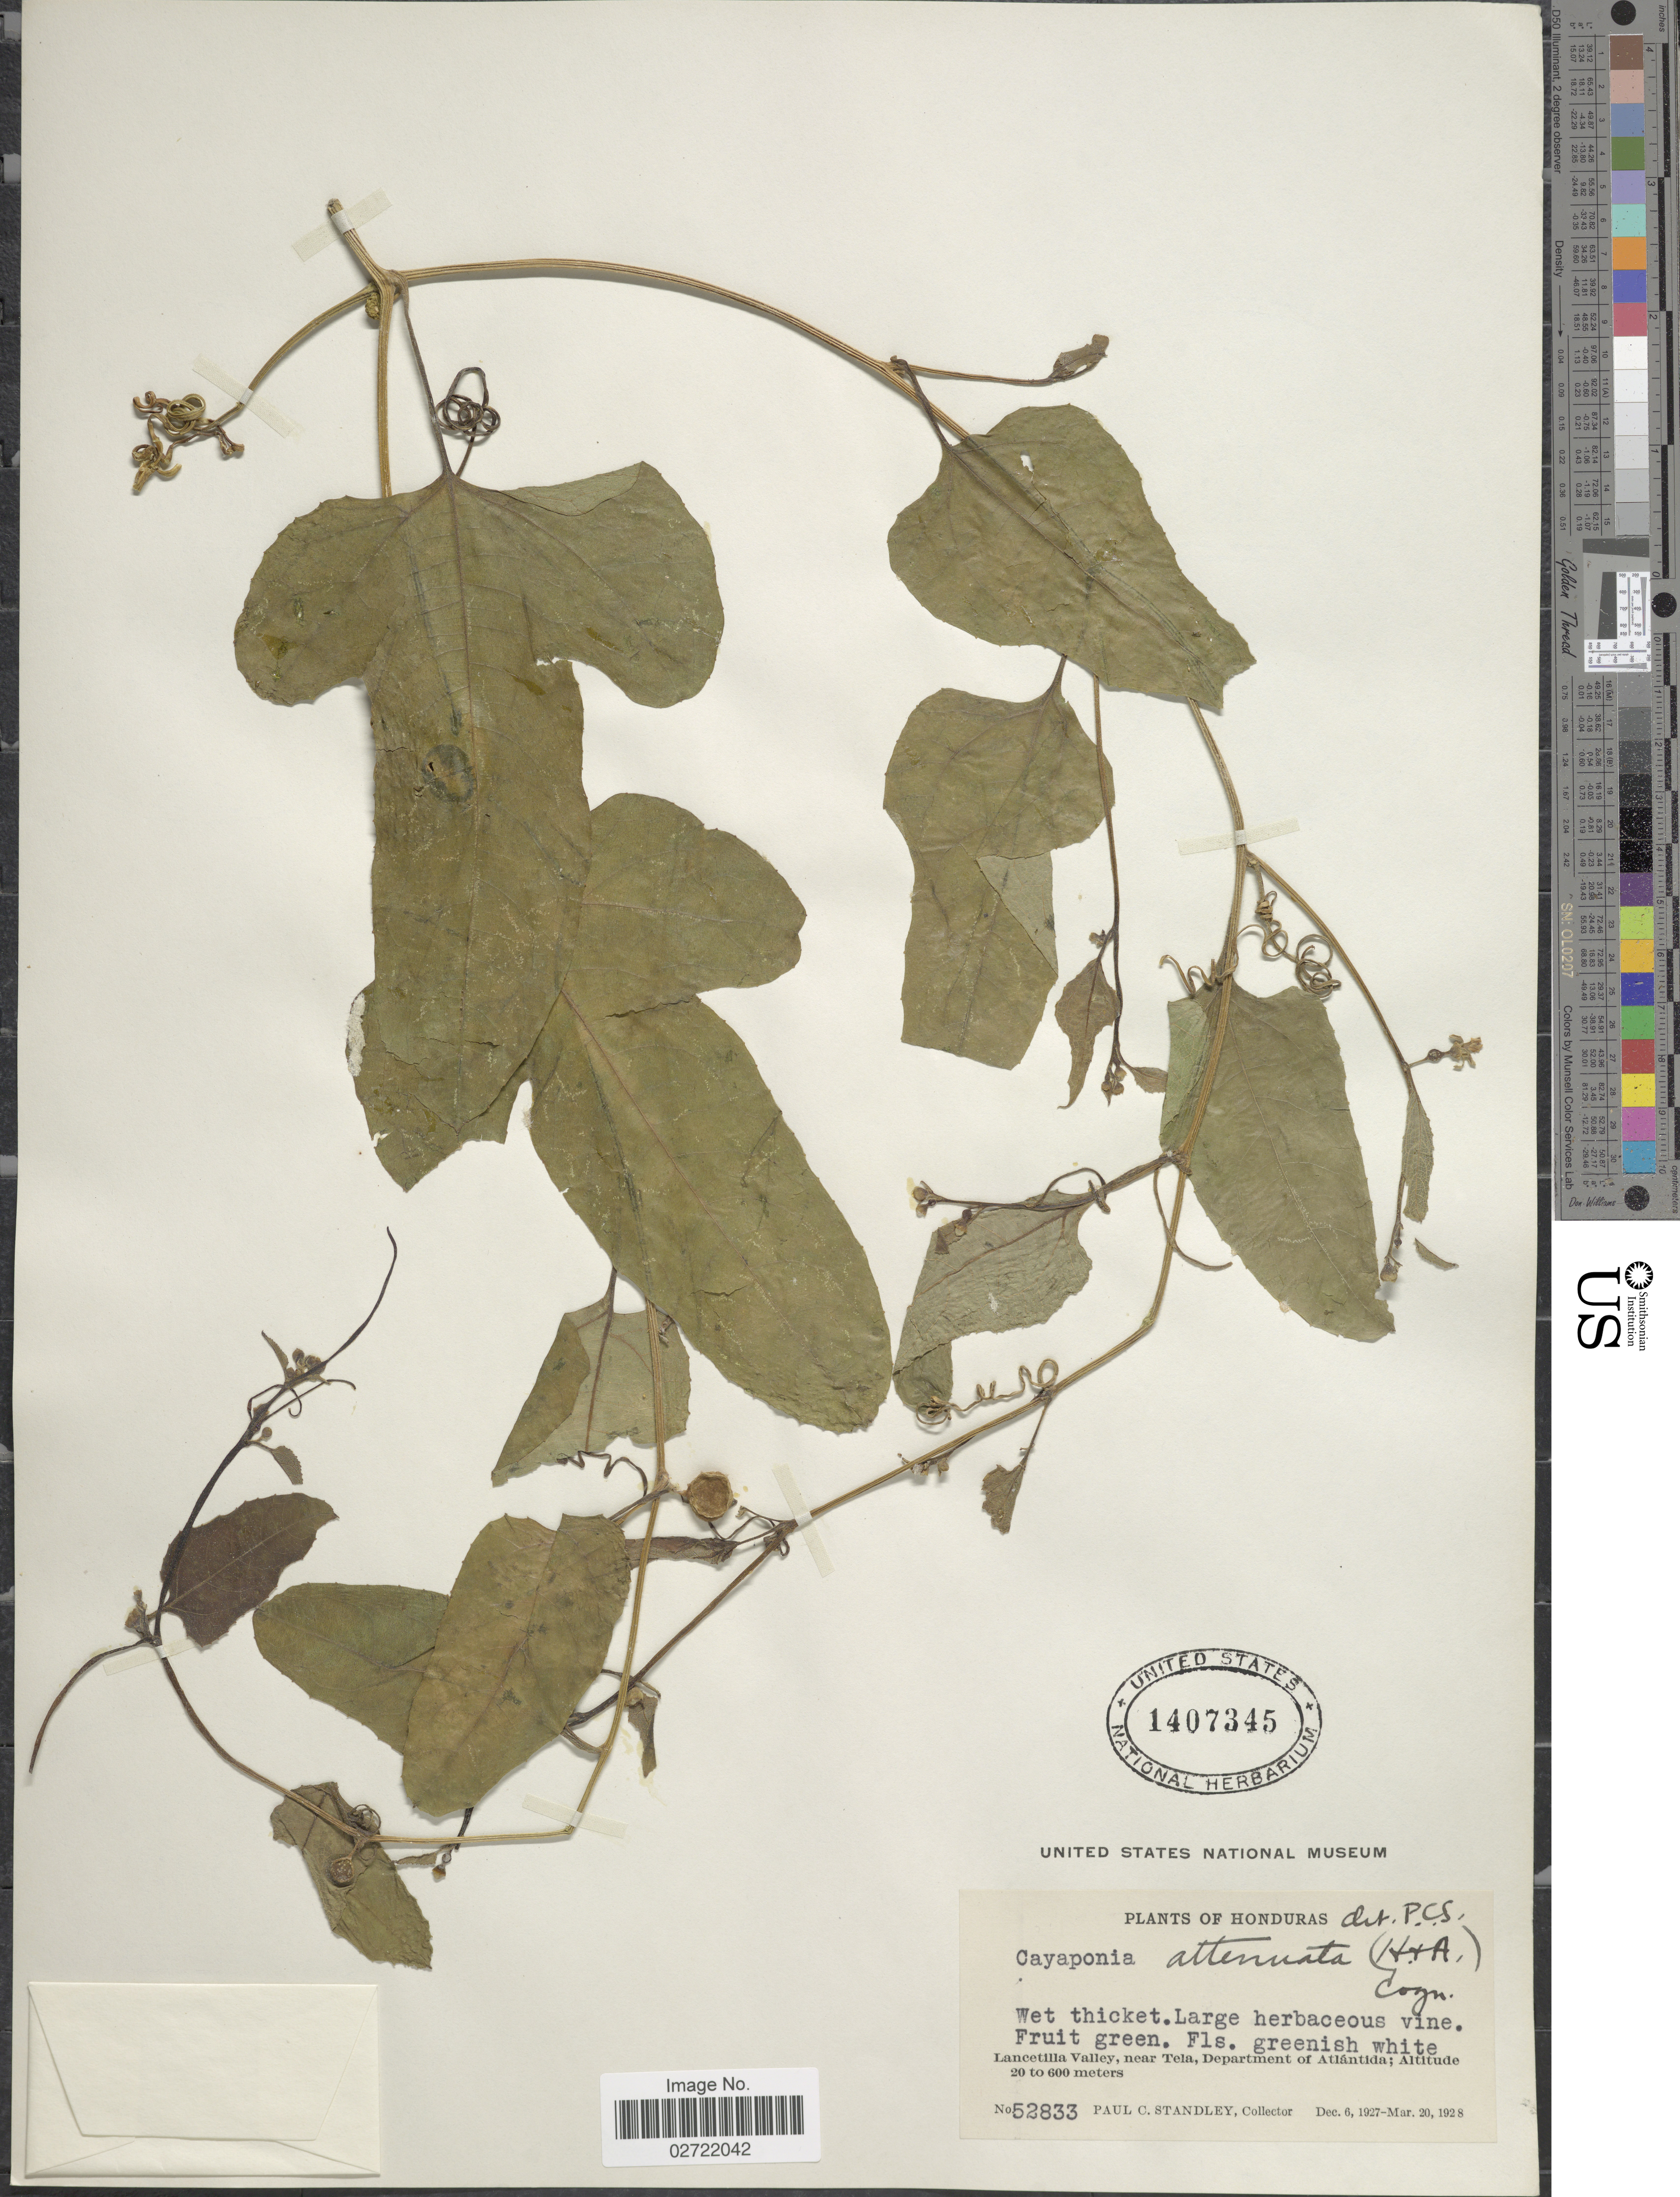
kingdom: Plantae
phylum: Tracheophyta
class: Magnoliopsida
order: Cucurbitales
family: Cucurbitaceae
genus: Cayaponia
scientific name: Cayaponia attenuata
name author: (Hook. & Arn.) Cogn.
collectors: P. C. Standley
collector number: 52833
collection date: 1927-12-06/1928-03-20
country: Honduras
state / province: Atlántida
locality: Lancetilla Valley, near Tela, Department of Atlántida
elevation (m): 20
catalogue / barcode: US 1407345